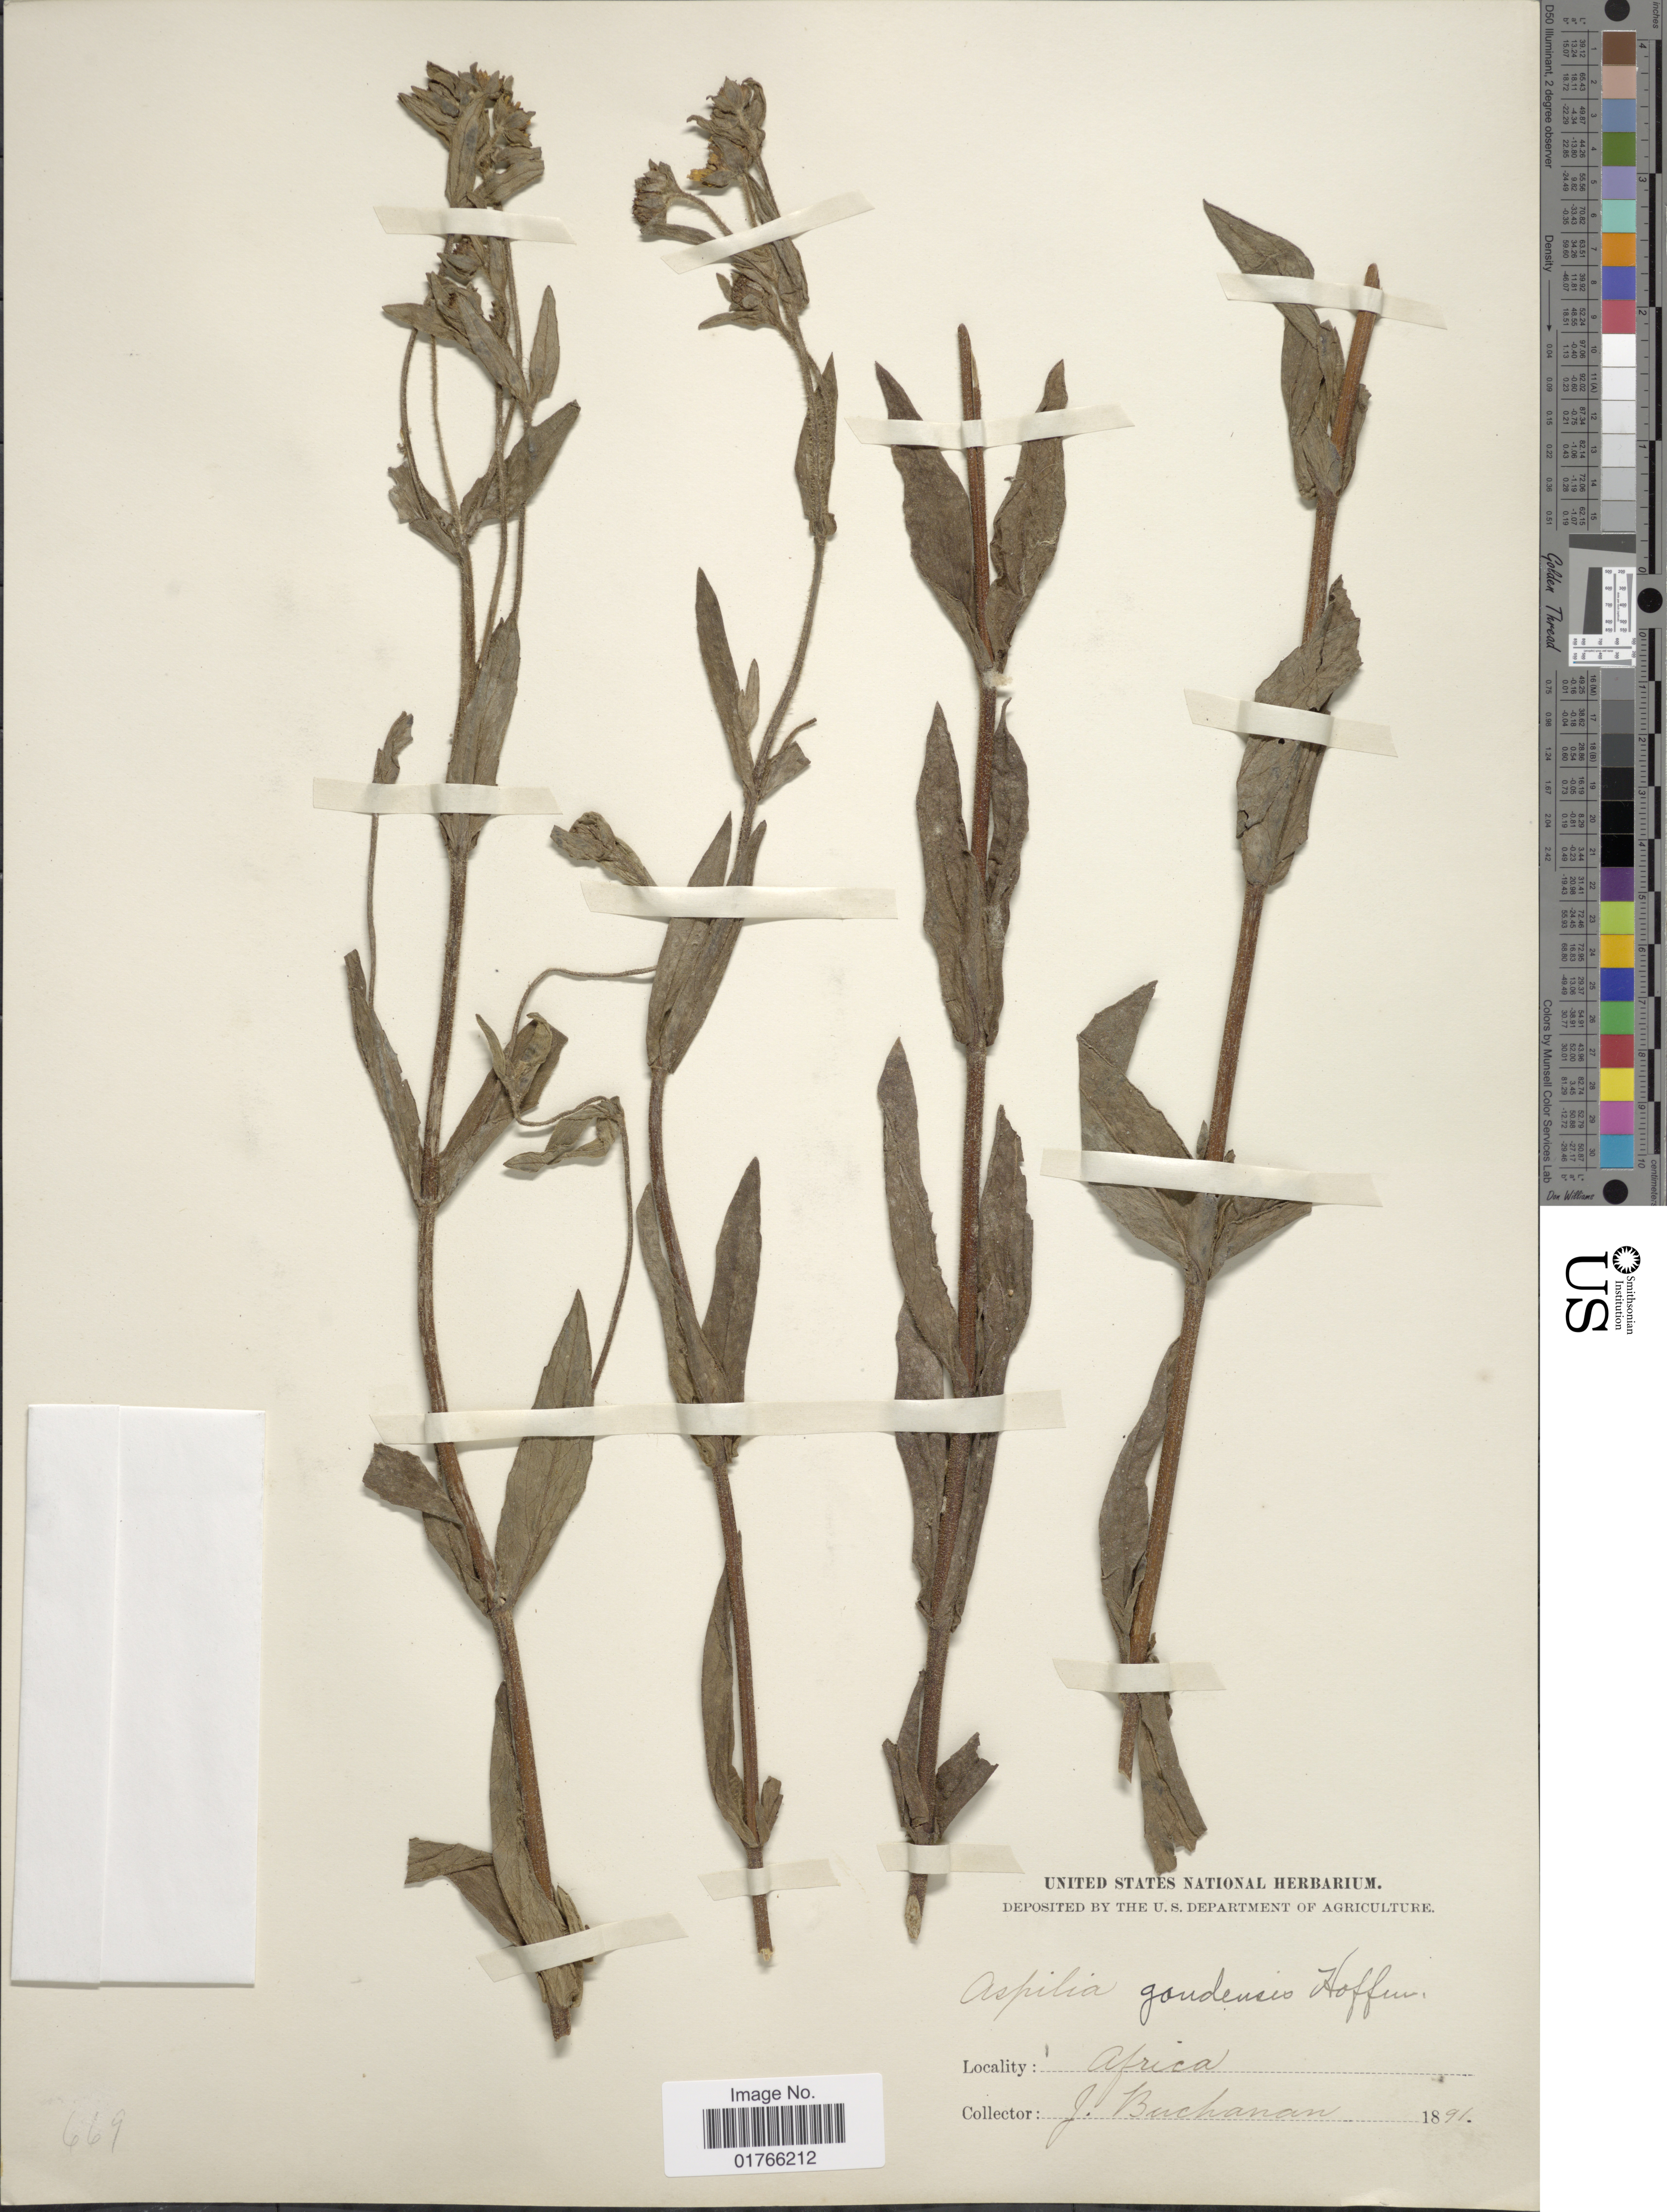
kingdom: Plantae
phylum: Tracheophyta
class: Magnoliopsida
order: Asterales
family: Asteraceae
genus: Aspilia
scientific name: Aspilia pleuriseta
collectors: J. Buchanan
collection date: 1891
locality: Africa